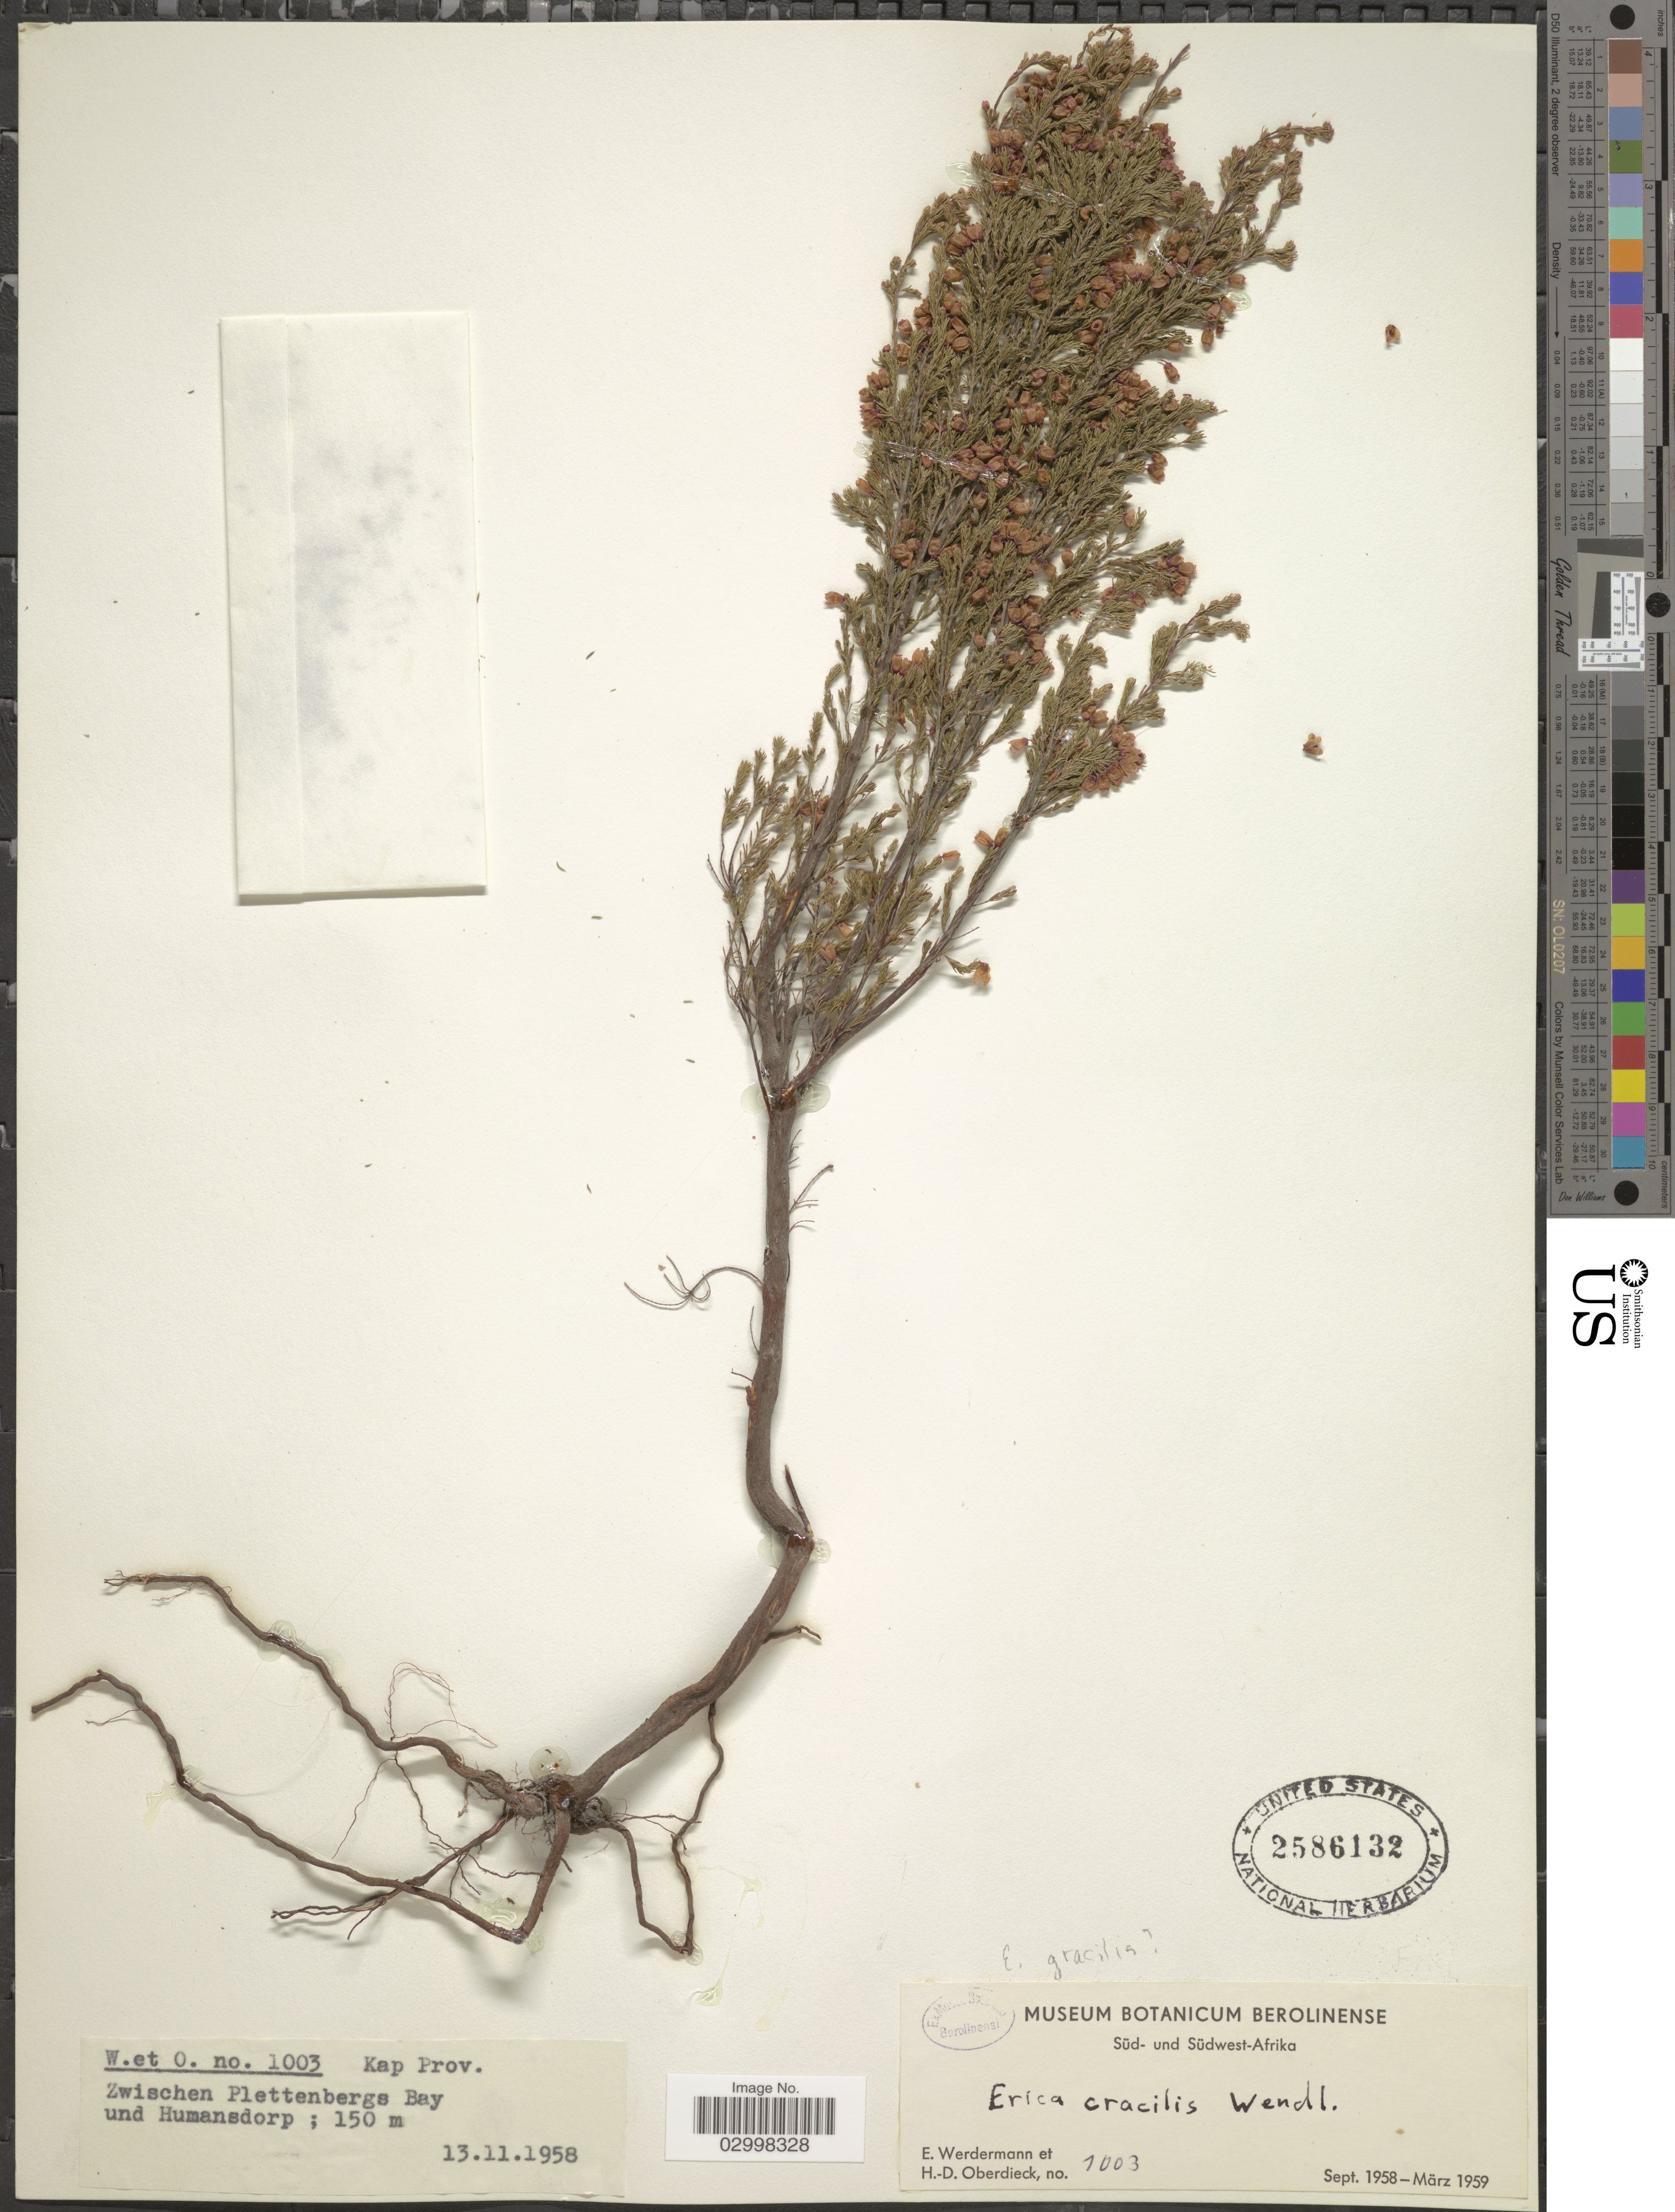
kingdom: Plantae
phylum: Tracheophyta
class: Magnoliopsida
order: Ericales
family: Ericaceae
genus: Erica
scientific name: Erica gracilis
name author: J.C. Wendl.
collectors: E. Werdermann & H. Oberdieck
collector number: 1003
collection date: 1958-11-13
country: South Africa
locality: Kap Prov. Zwischen Plettenbergs Bay und Humansdorp.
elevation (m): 150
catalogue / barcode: US 2586132